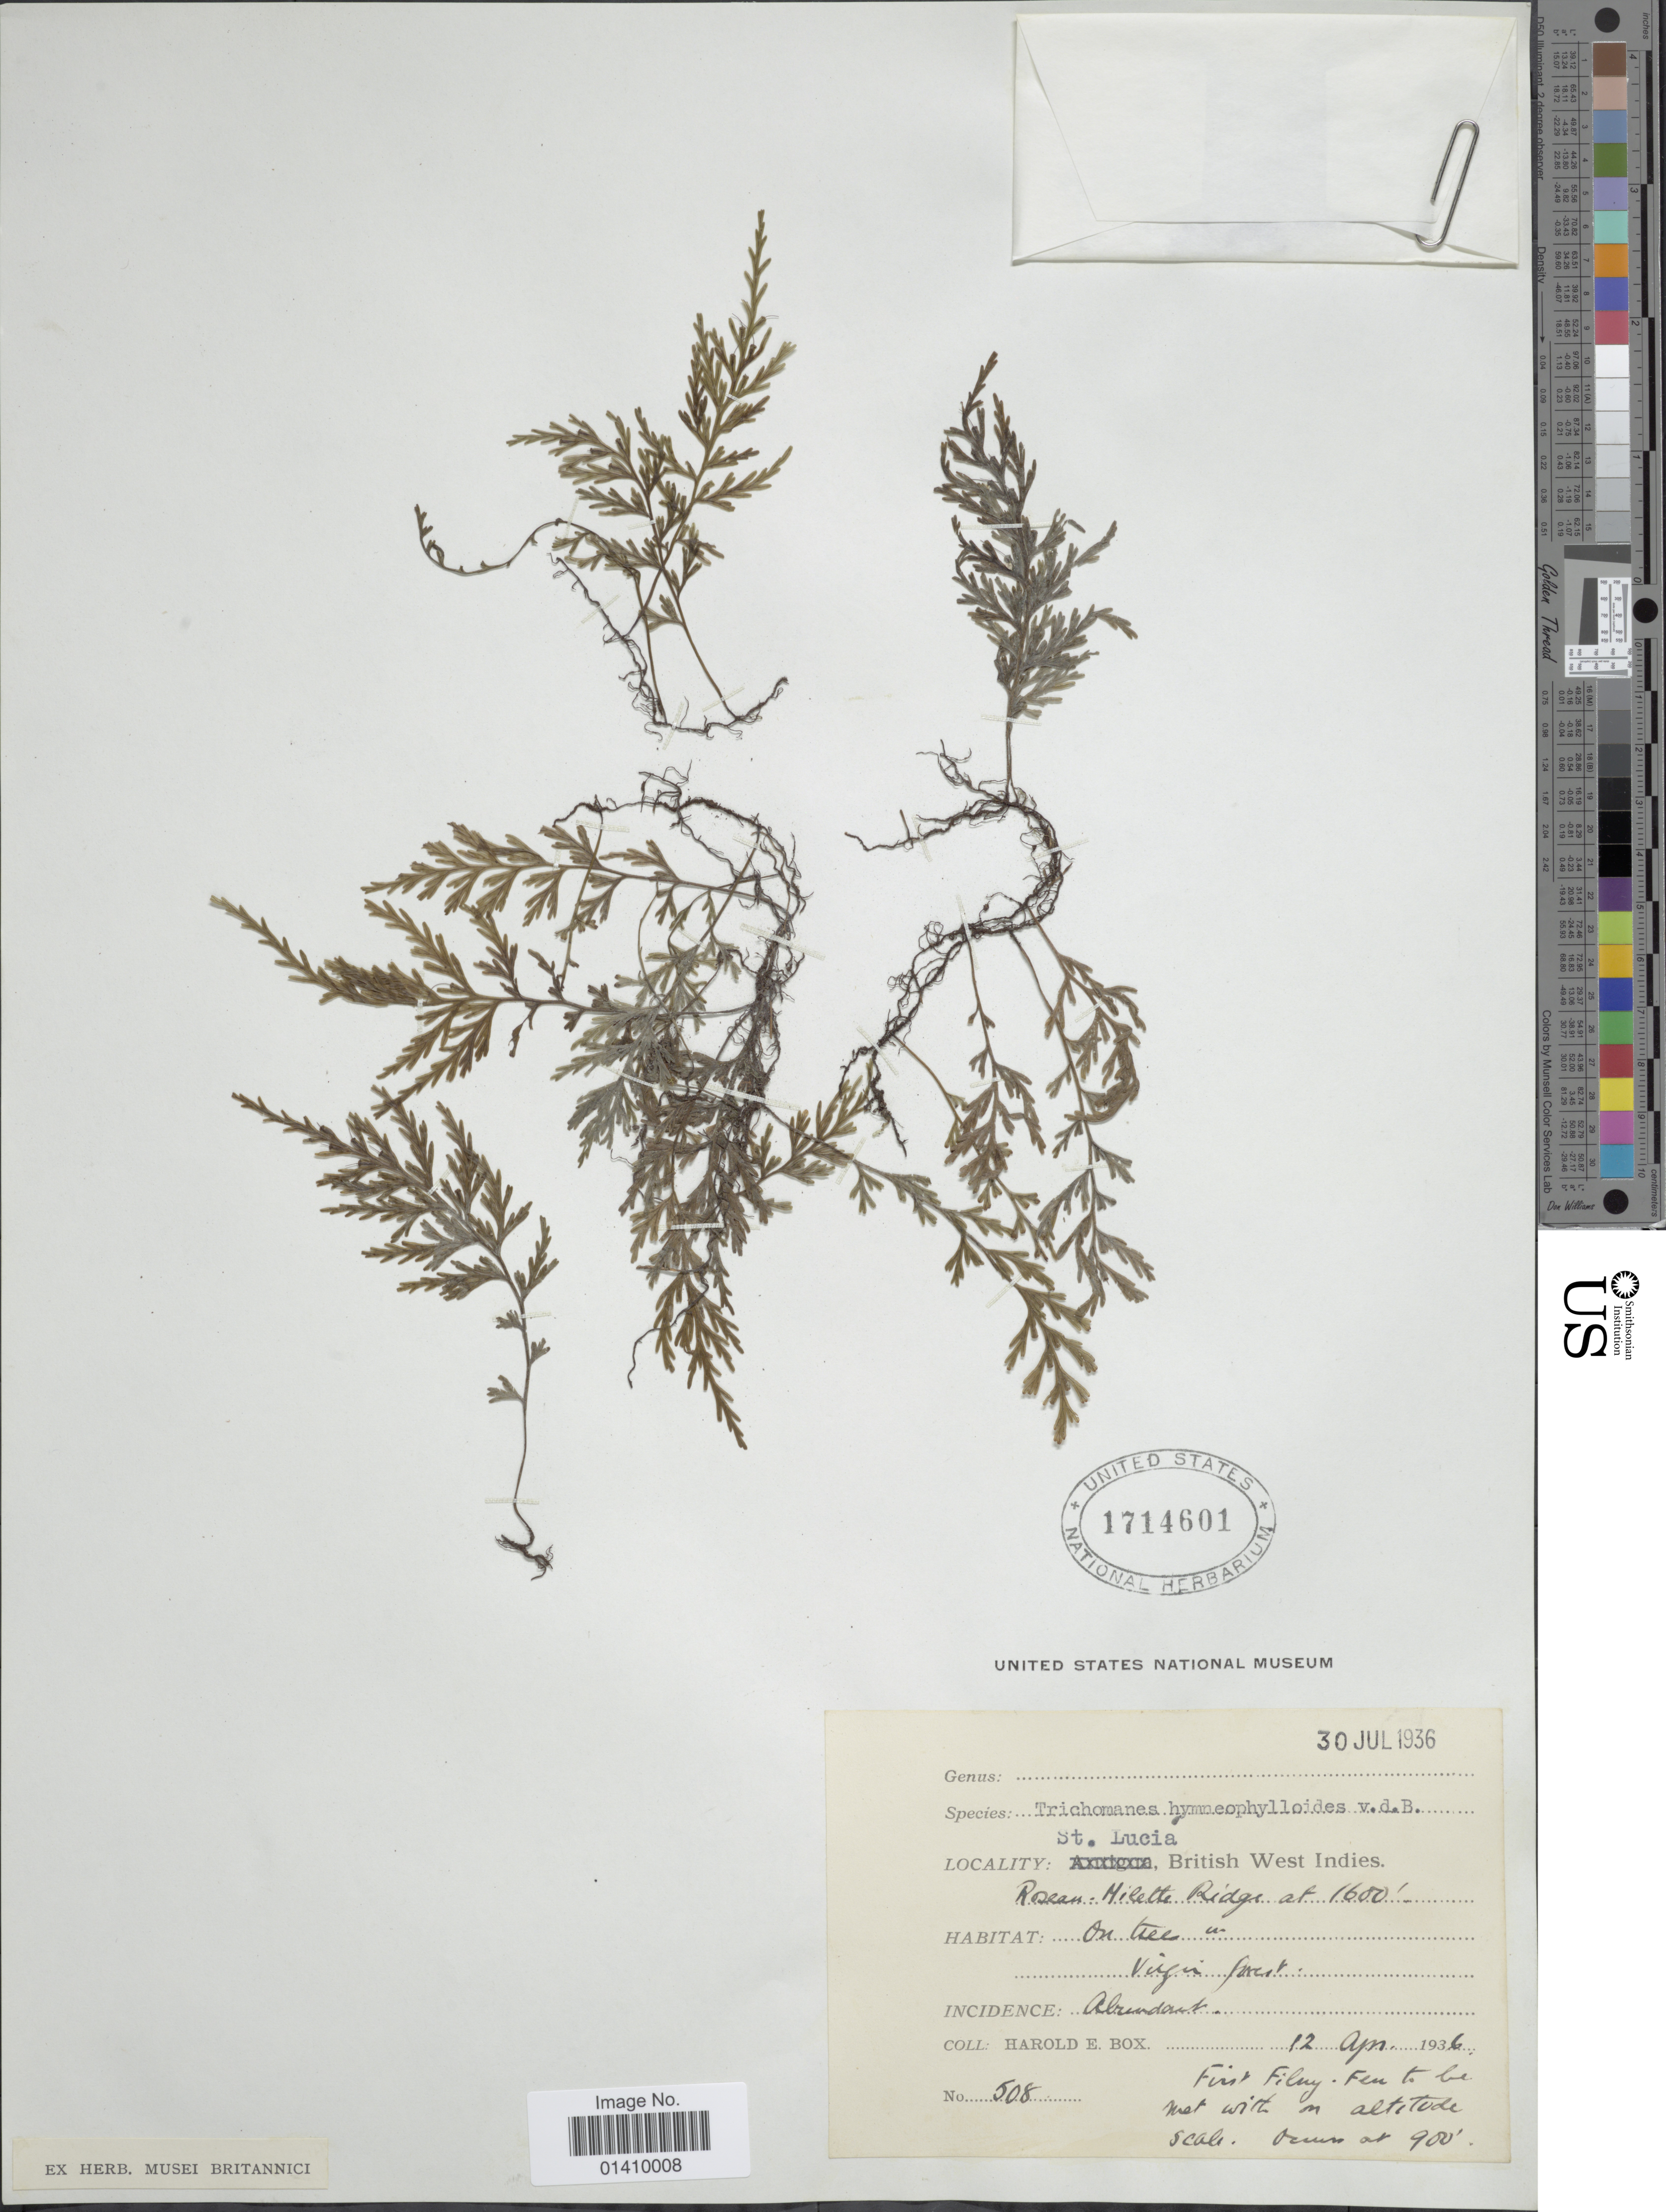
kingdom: Plantae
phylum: Tracheophyta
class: Polypodiopsida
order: Hymenophyllales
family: Hymenophyllaceae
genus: Polyphlebium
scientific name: Polyphlebium hymenophylloides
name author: (Bosch) Ebihara & Dubuisson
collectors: H. E. Box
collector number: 508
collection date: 1936-07-30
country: St. Lucia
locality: St. Lucia British West Indies Rosean Milette ridge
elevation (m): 488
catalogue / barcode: US 1714601